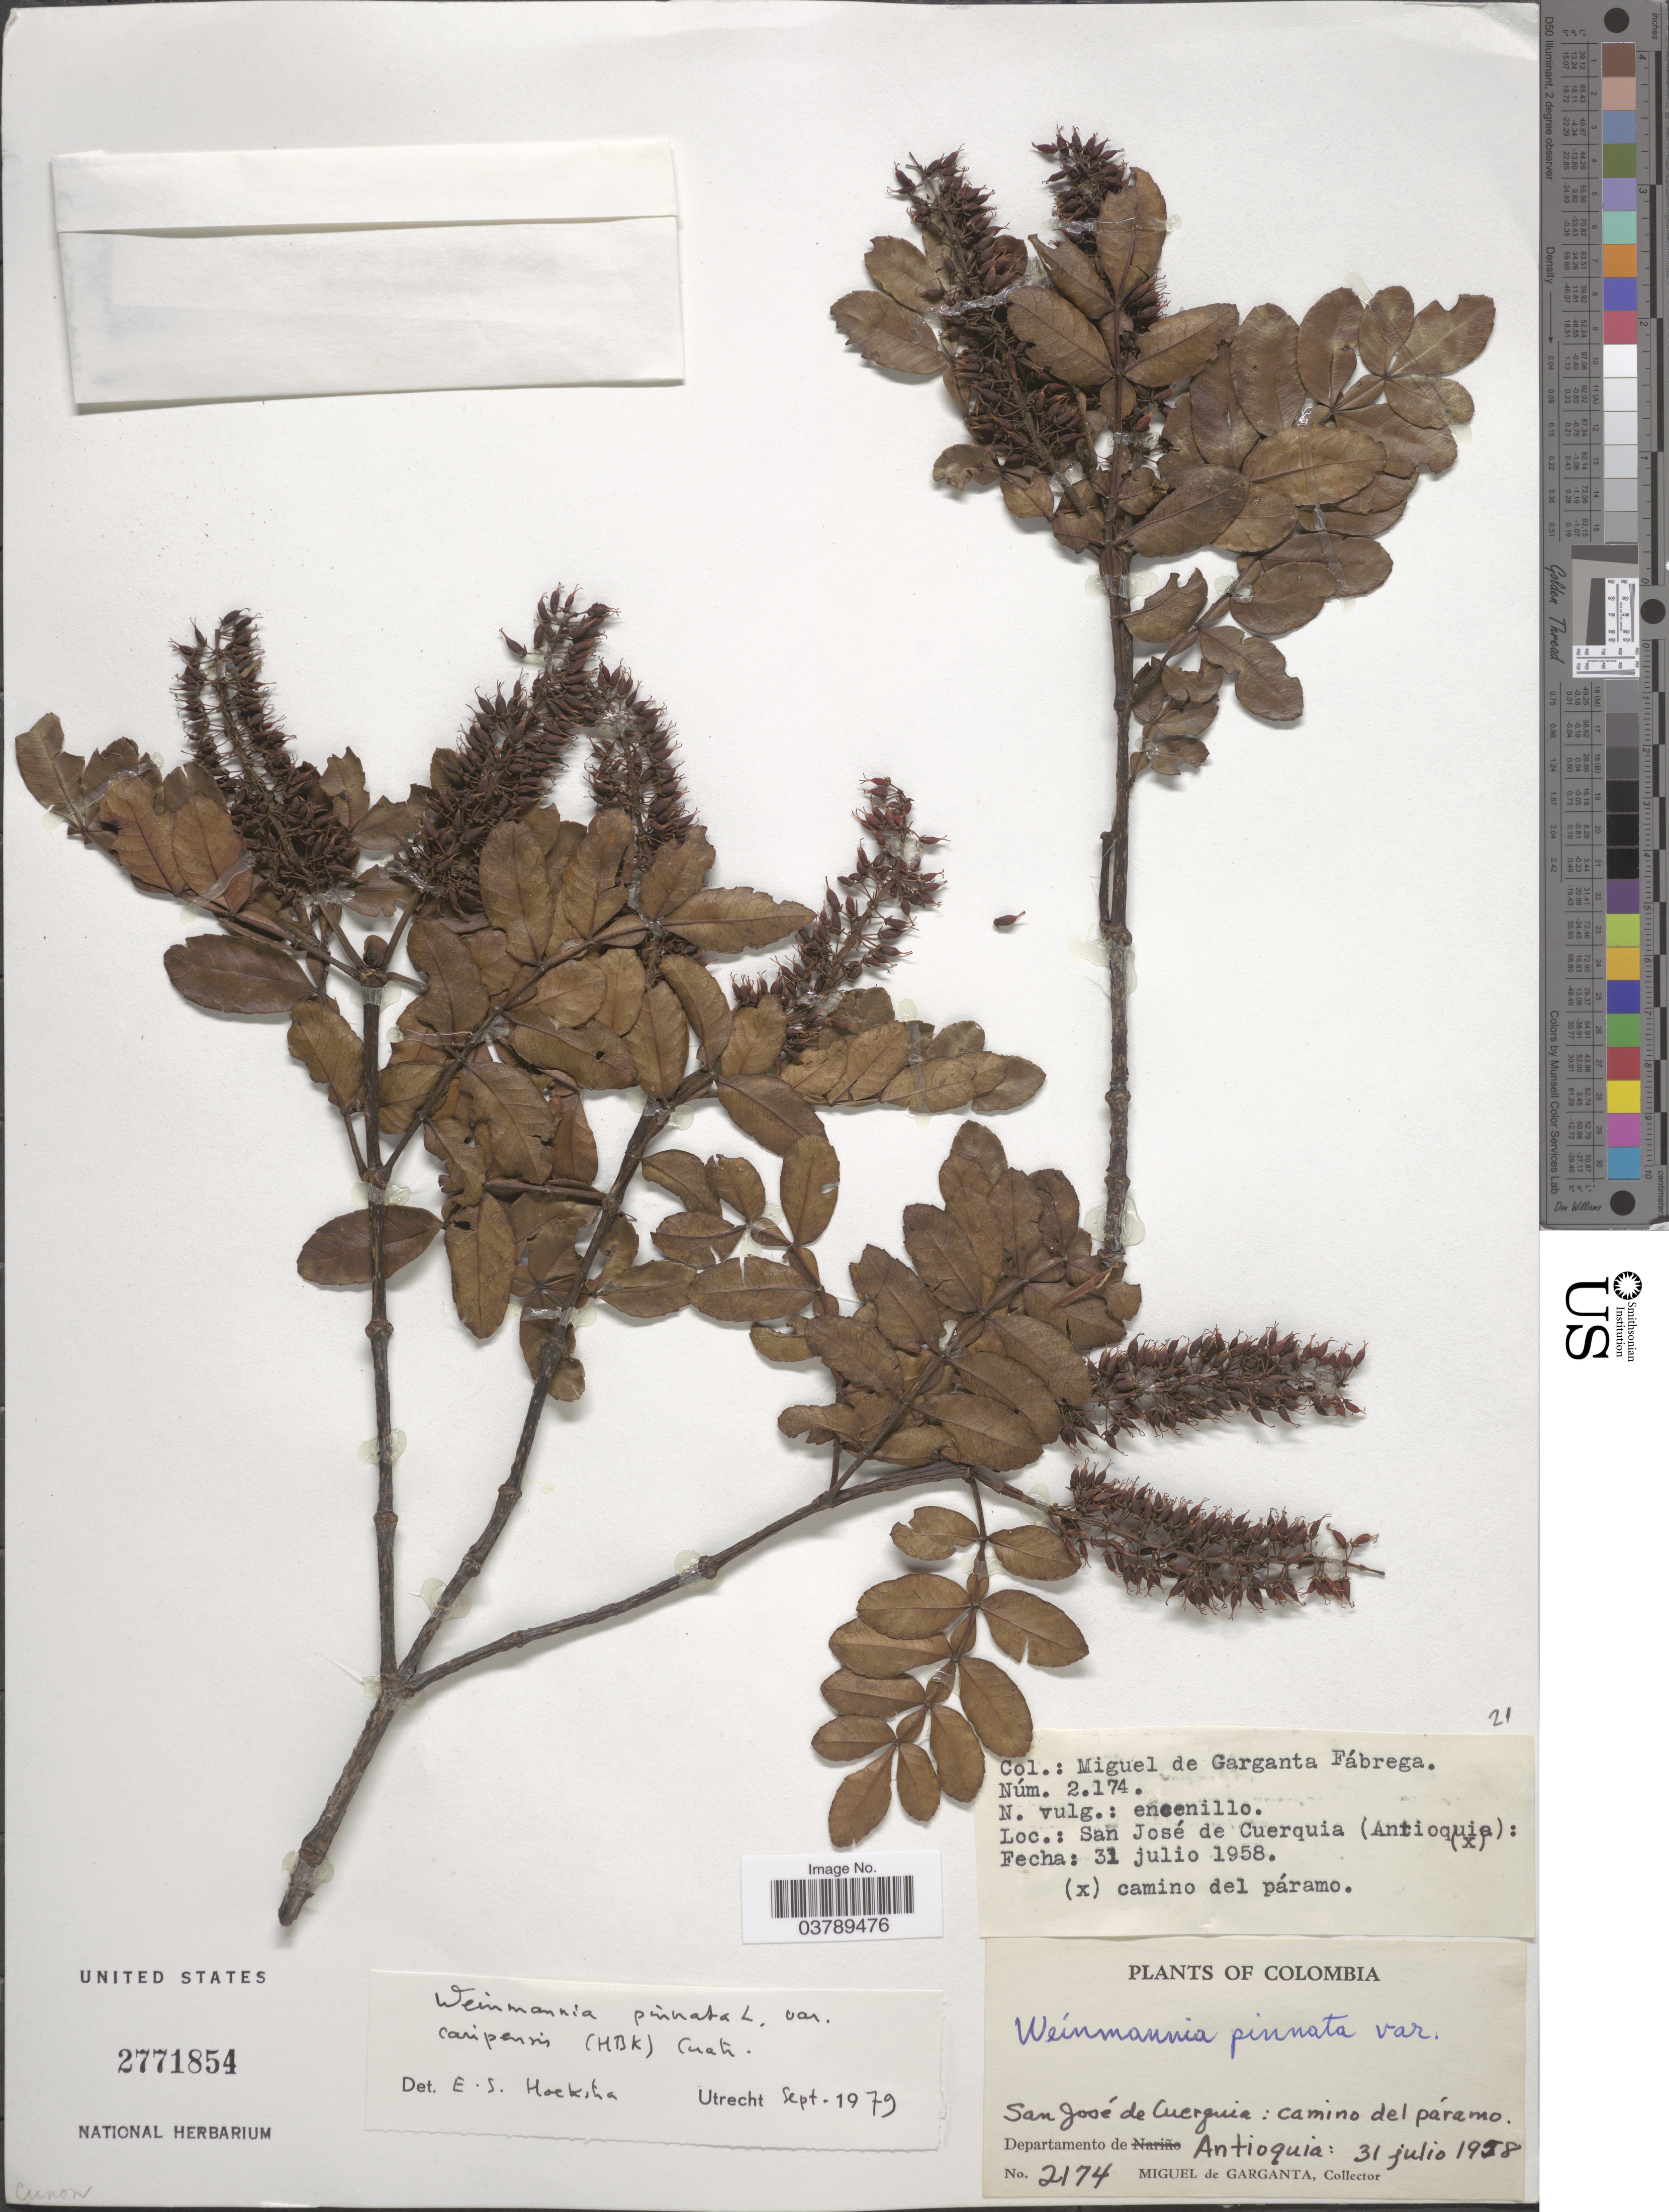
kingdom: Plantae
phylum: Tracheophyta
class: Magnoliopsida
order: Oxalidales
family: Cunoniaceae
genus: Weinmannia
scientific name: Weinmannia pinnata var. caripensis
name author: (Kunth) Cuatrec.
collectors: M. Garganta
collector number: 2174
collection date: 1958-07-31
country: Colombia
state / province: Antioquia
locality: San José de Cuerquia: camino del páramo. Departamento de Antioquia.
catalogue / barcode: US 2771854